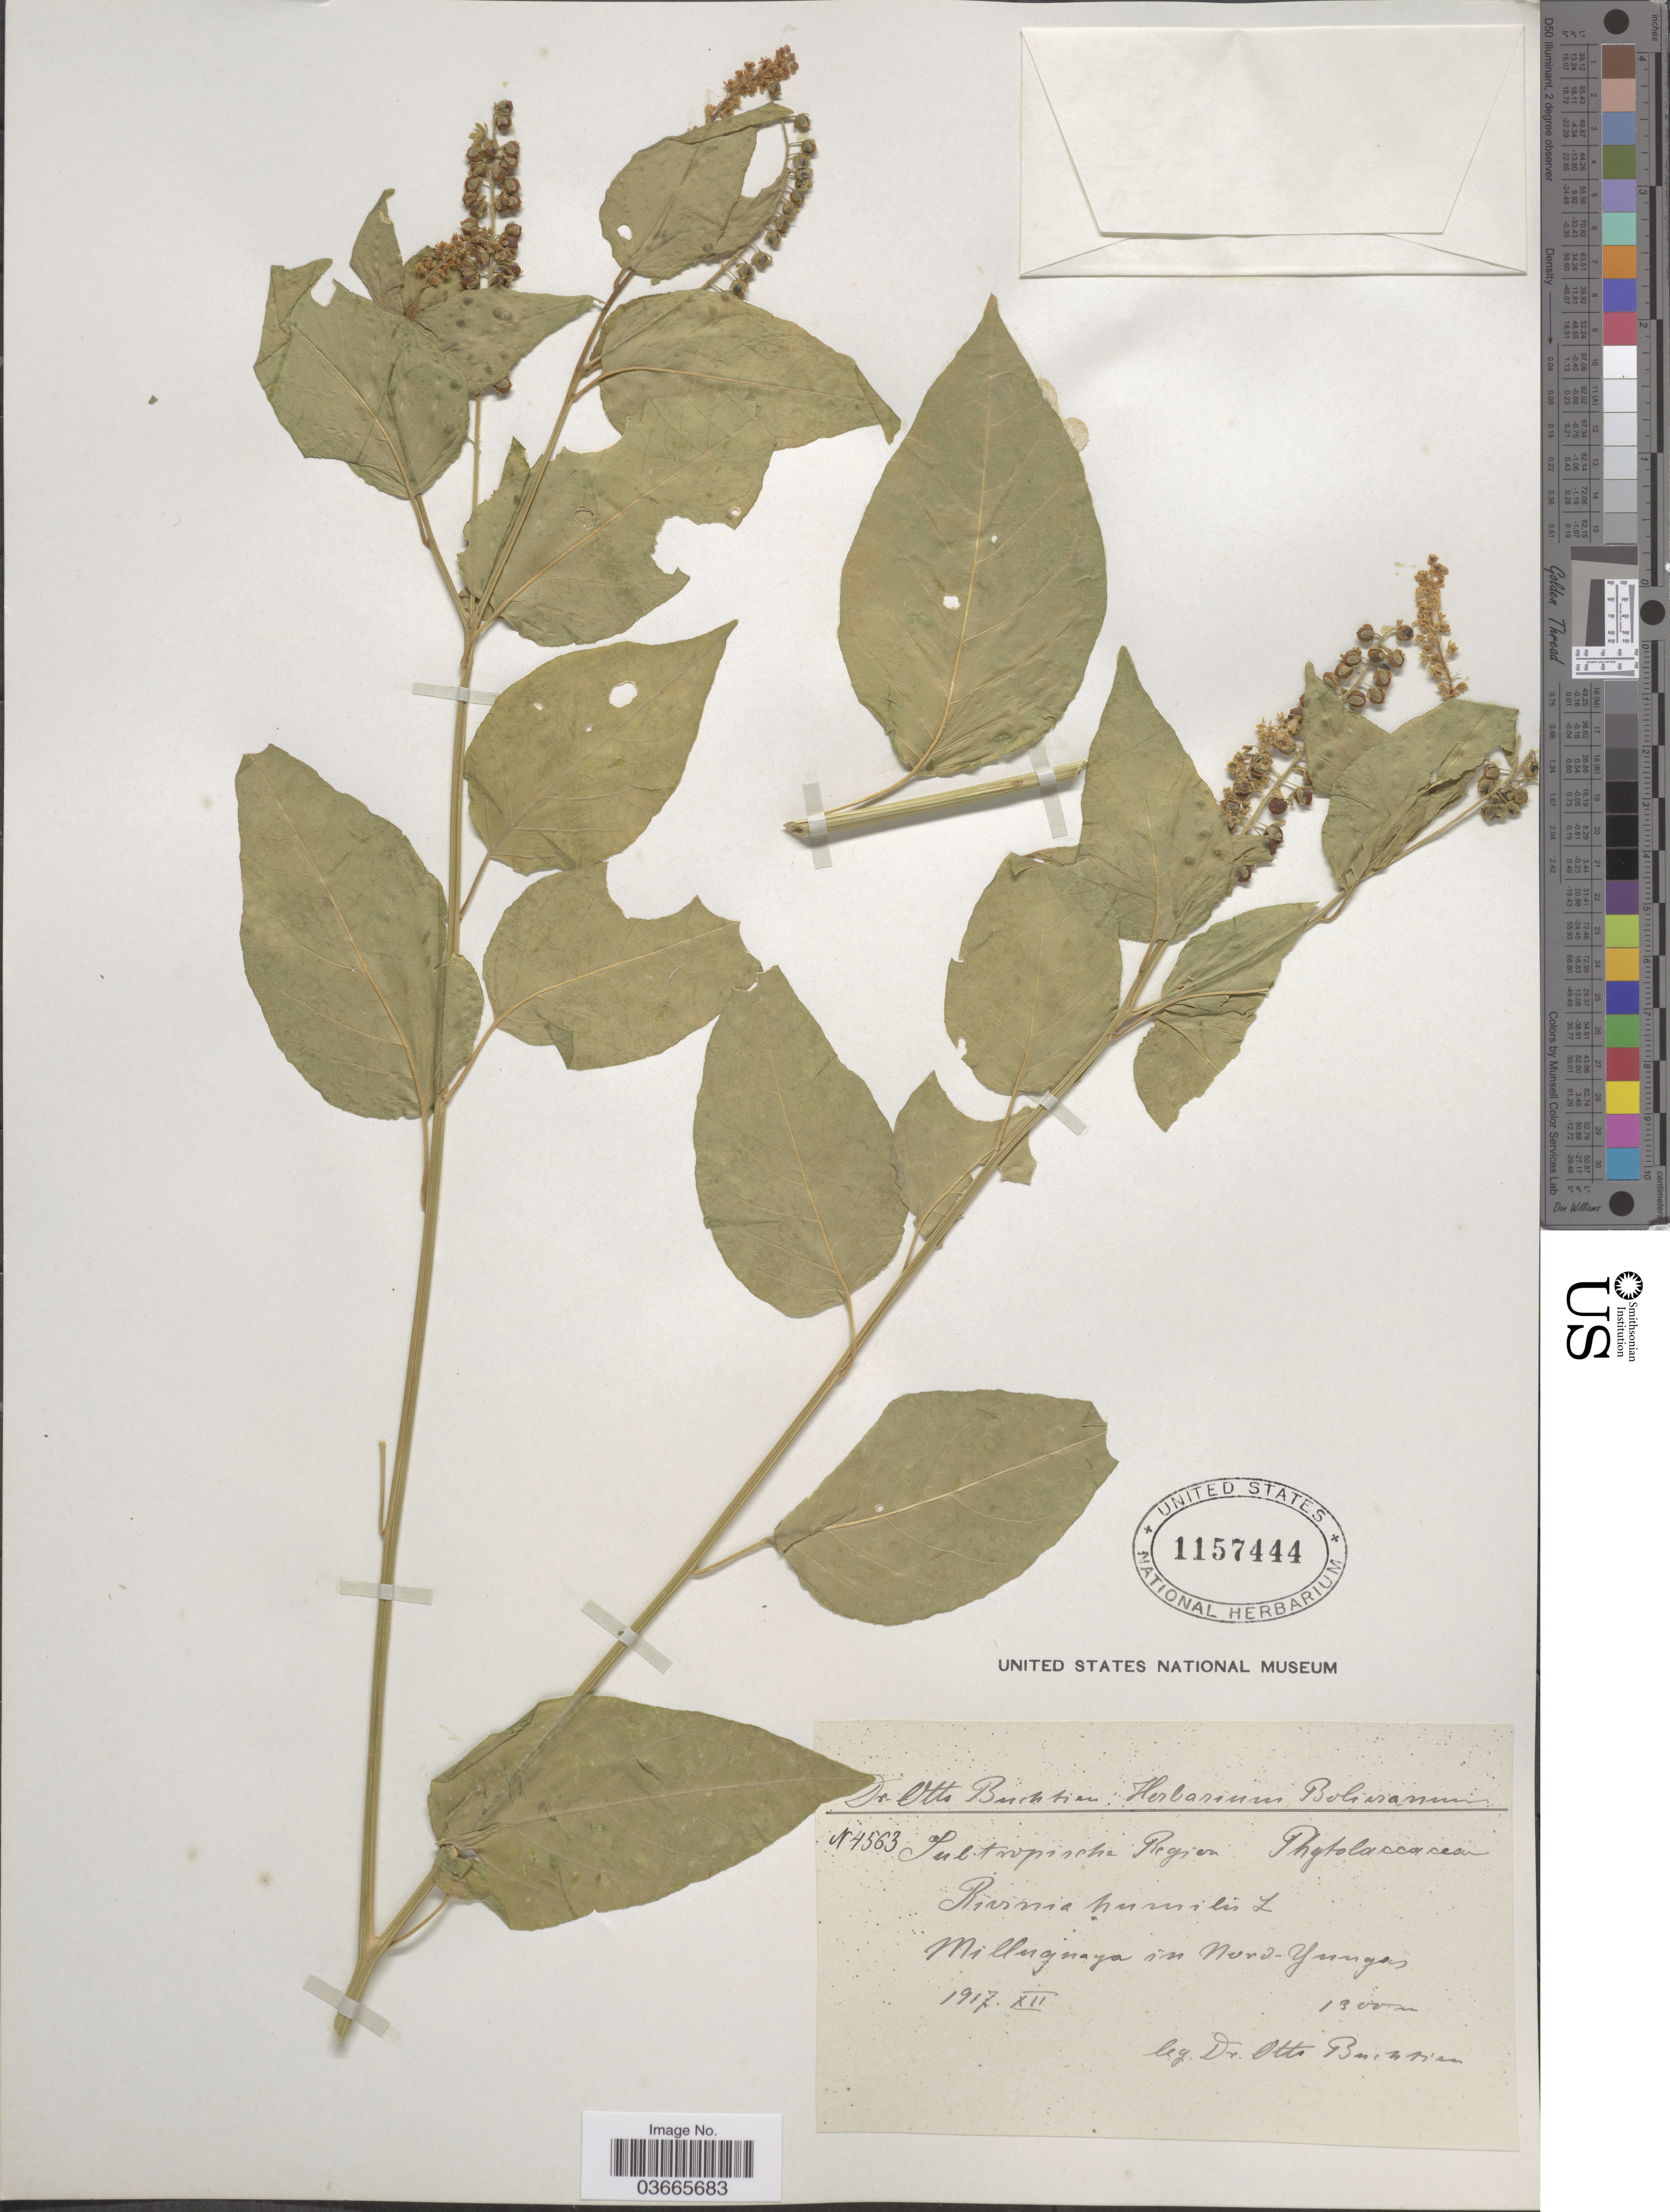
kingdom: Plantae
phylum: Tracheophyta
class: Magnoliopsida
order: Caryophyllales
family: Phytolaccaceae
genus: Rivina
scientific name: Rivina humilis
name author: L.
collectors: O. Buchtien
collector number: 4563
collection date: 1917-12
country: Bolivia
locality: Milluguaya in Nord-Yungas.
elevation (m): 1300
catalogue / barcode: US 1157444